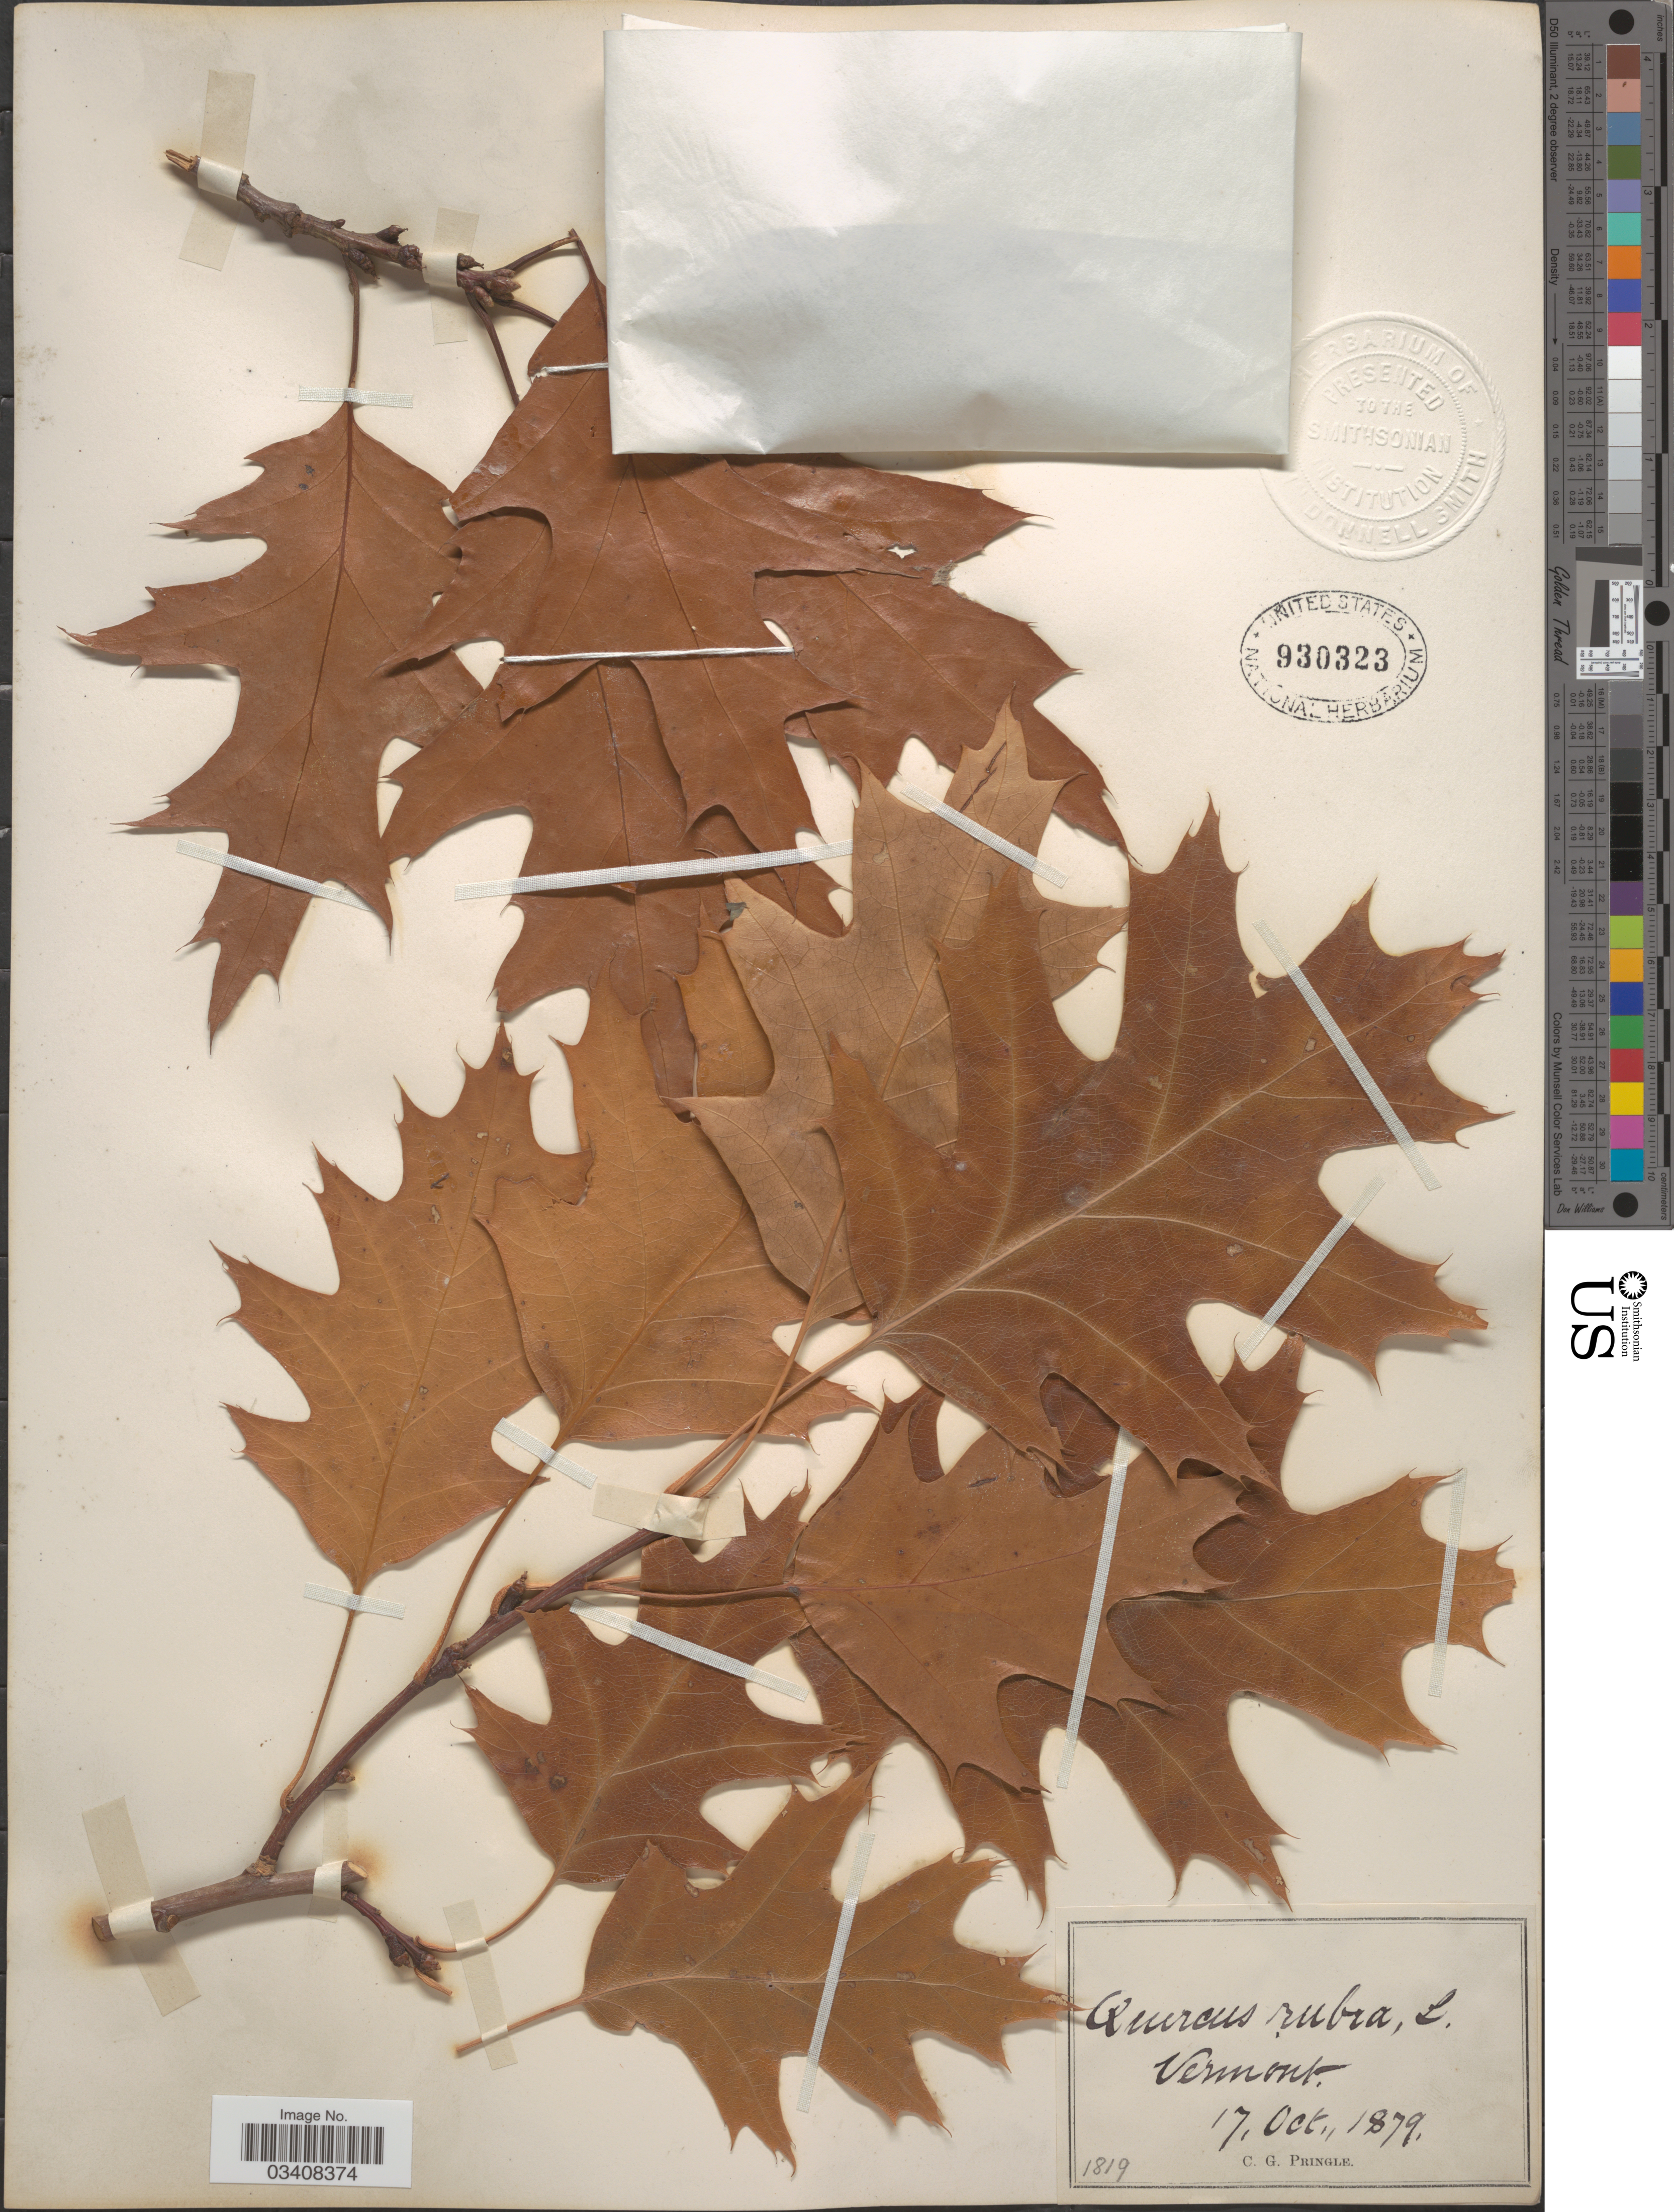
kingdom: Plantae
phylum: Tracheophyta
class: Magnoliopsida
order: Fagales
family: Fagaceae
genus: Quercus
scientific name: Quercus rubra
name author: L.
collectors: C. G. Pringle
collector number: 1819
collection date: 1879-10-17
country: United States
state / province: Vermont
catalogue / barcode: US 930323